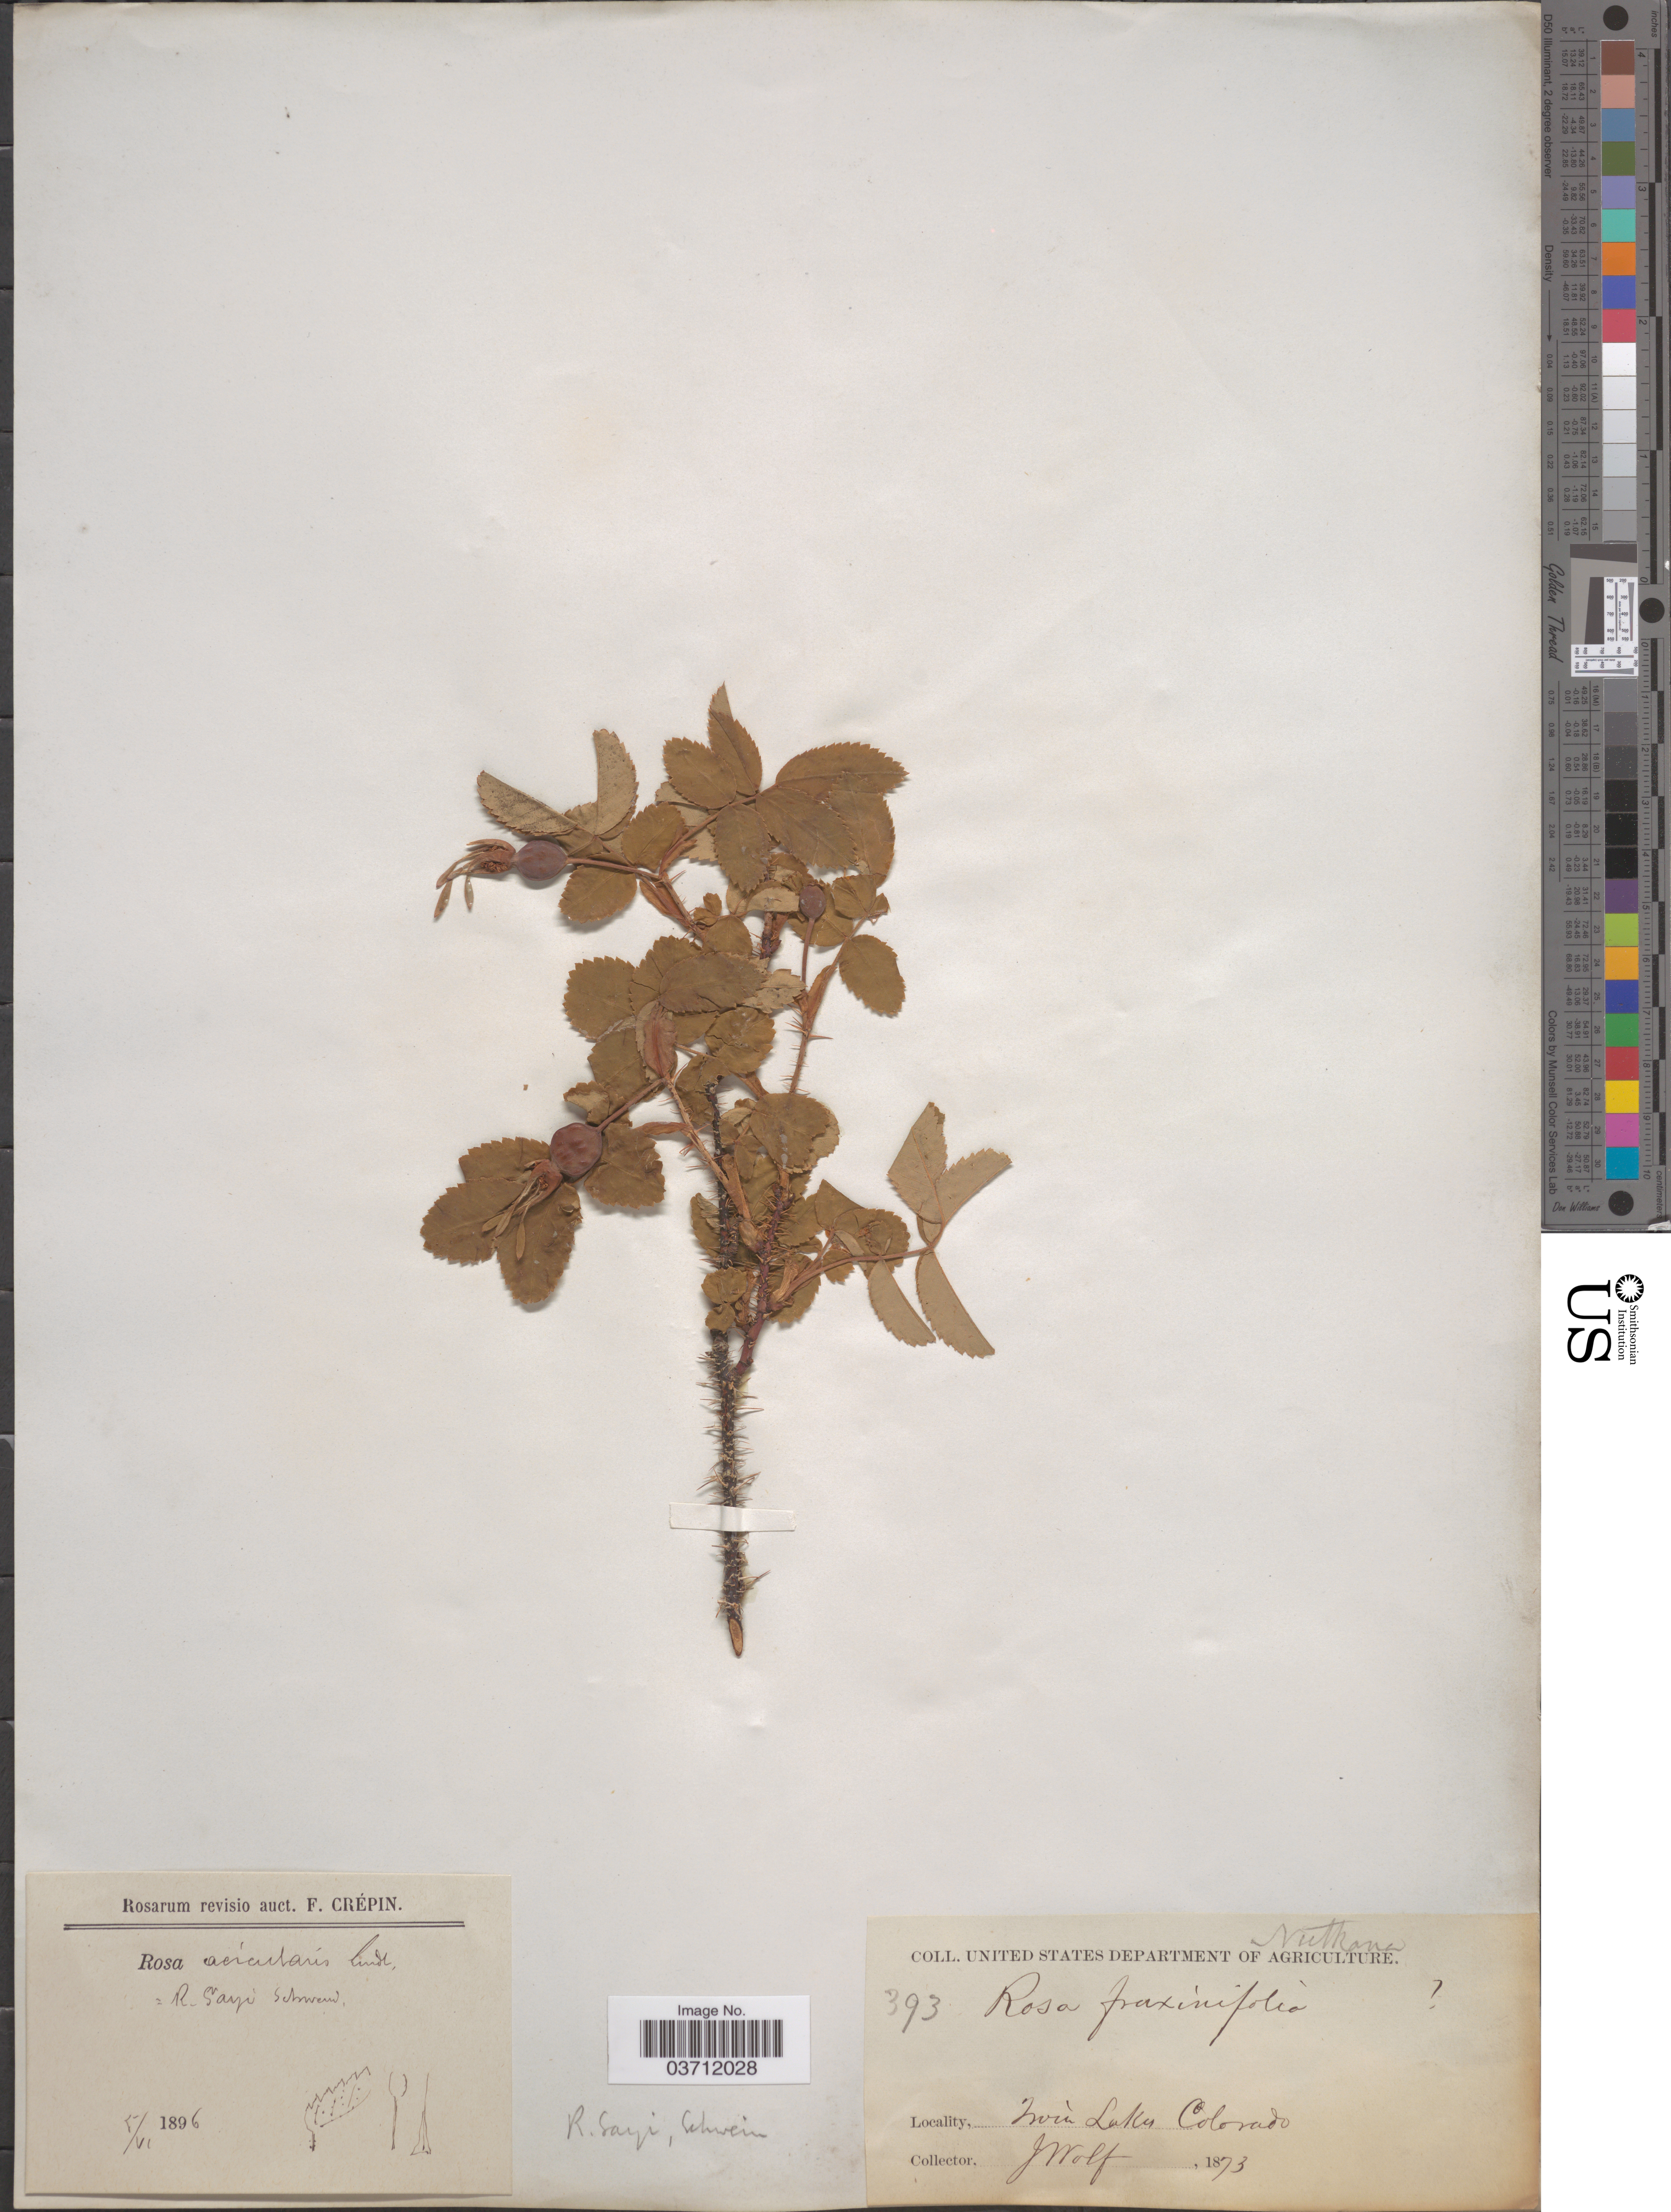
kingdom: Plantae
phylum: Tracheophyta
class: Magnoliopsida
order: Rosales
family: Rosaceae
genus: Rosa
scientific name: Rosa sayi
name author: Schwein.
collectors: J. Wolf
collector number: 393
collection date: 1873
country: United States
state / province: Colorado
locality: Twin Lakes.